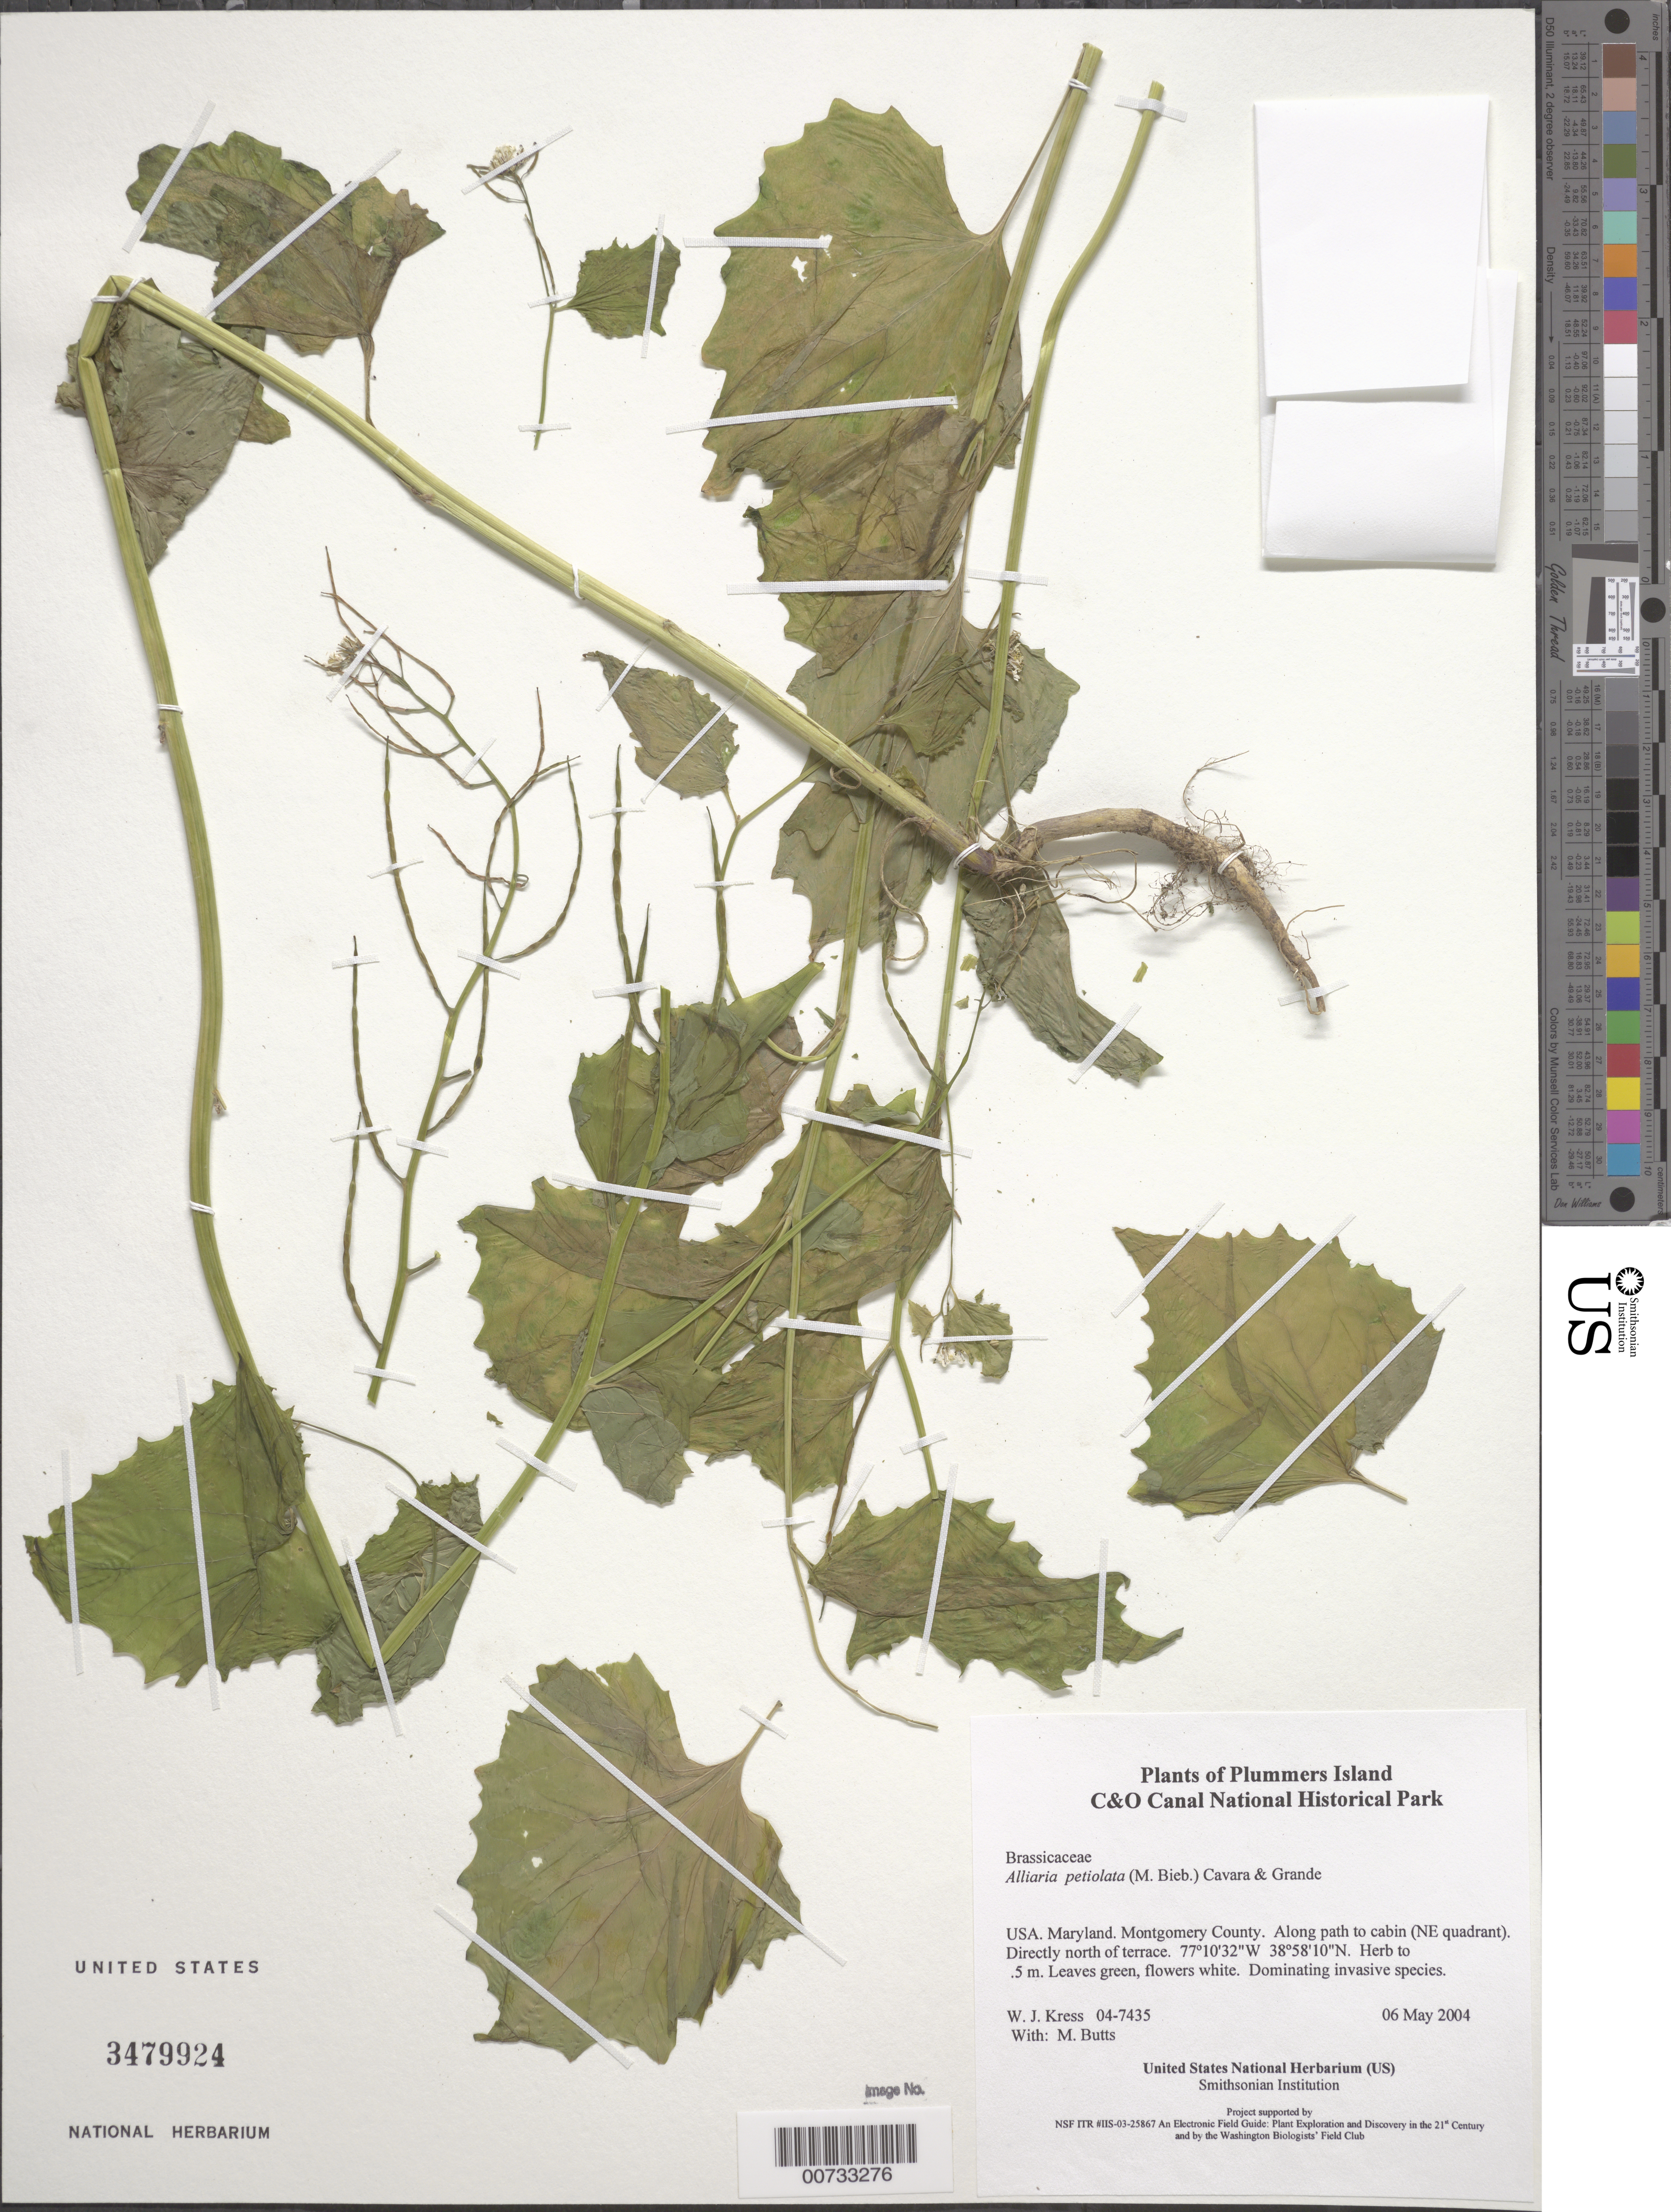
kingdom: Plantae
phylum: Tracheophyta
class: Magnoliopsida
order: Brassicales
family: Brassicaceae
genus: Alliaria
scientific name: Alliaria petiolata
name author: (M. Bieb.) Cavara & Grande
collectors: W. J. Kress & M. B. Butts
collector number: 04-7435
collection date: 2004-05-06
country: United States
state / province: Maryland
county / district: Montgomery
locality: Chesapeake and Ohio Canal National Historical Park, Plummers Island, along path to cabin (NE quadrant). Directly north of terrace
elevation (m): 18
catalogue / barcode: US 3479924